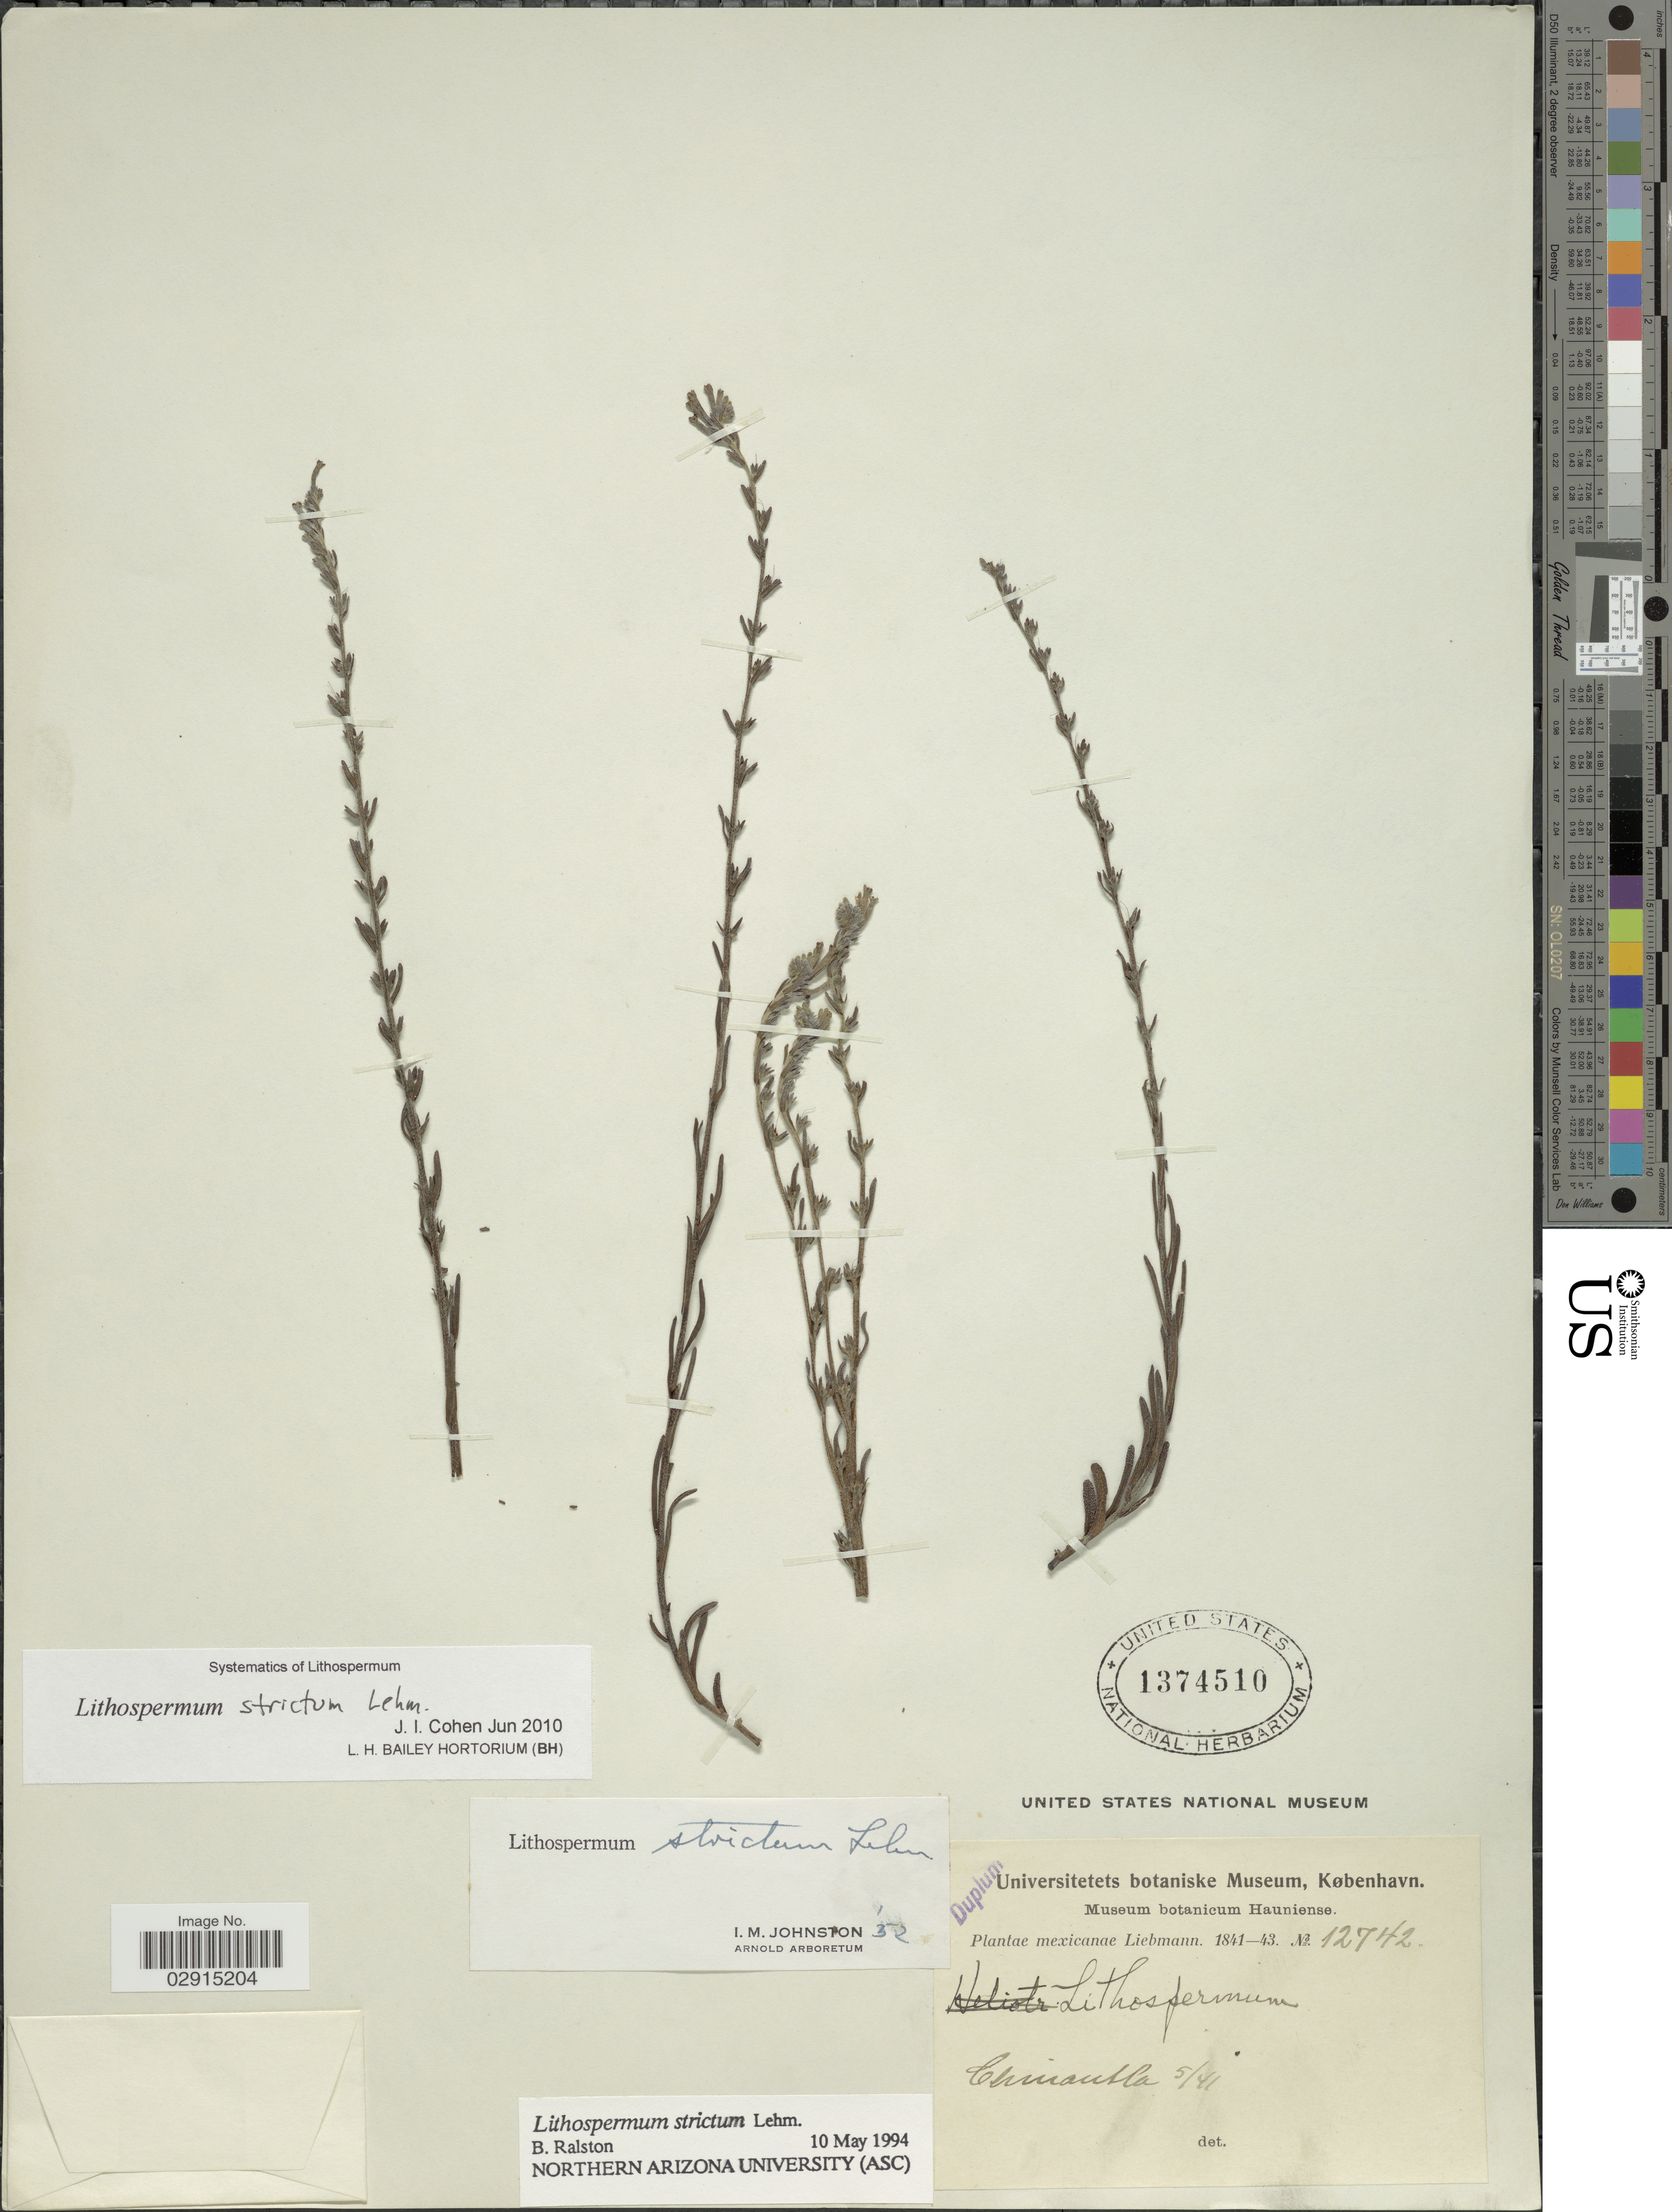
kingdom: Plantae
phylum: Tracheophyta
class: Magnoliopsida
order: Boraginales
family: Boraginaceae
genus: Lithospermum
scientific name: Lithospermum strictum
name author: Lehm.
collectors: Liebmann, --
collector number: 12742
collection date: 1841-05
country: Mexico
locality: Chinantla.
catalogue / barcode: US 1374510